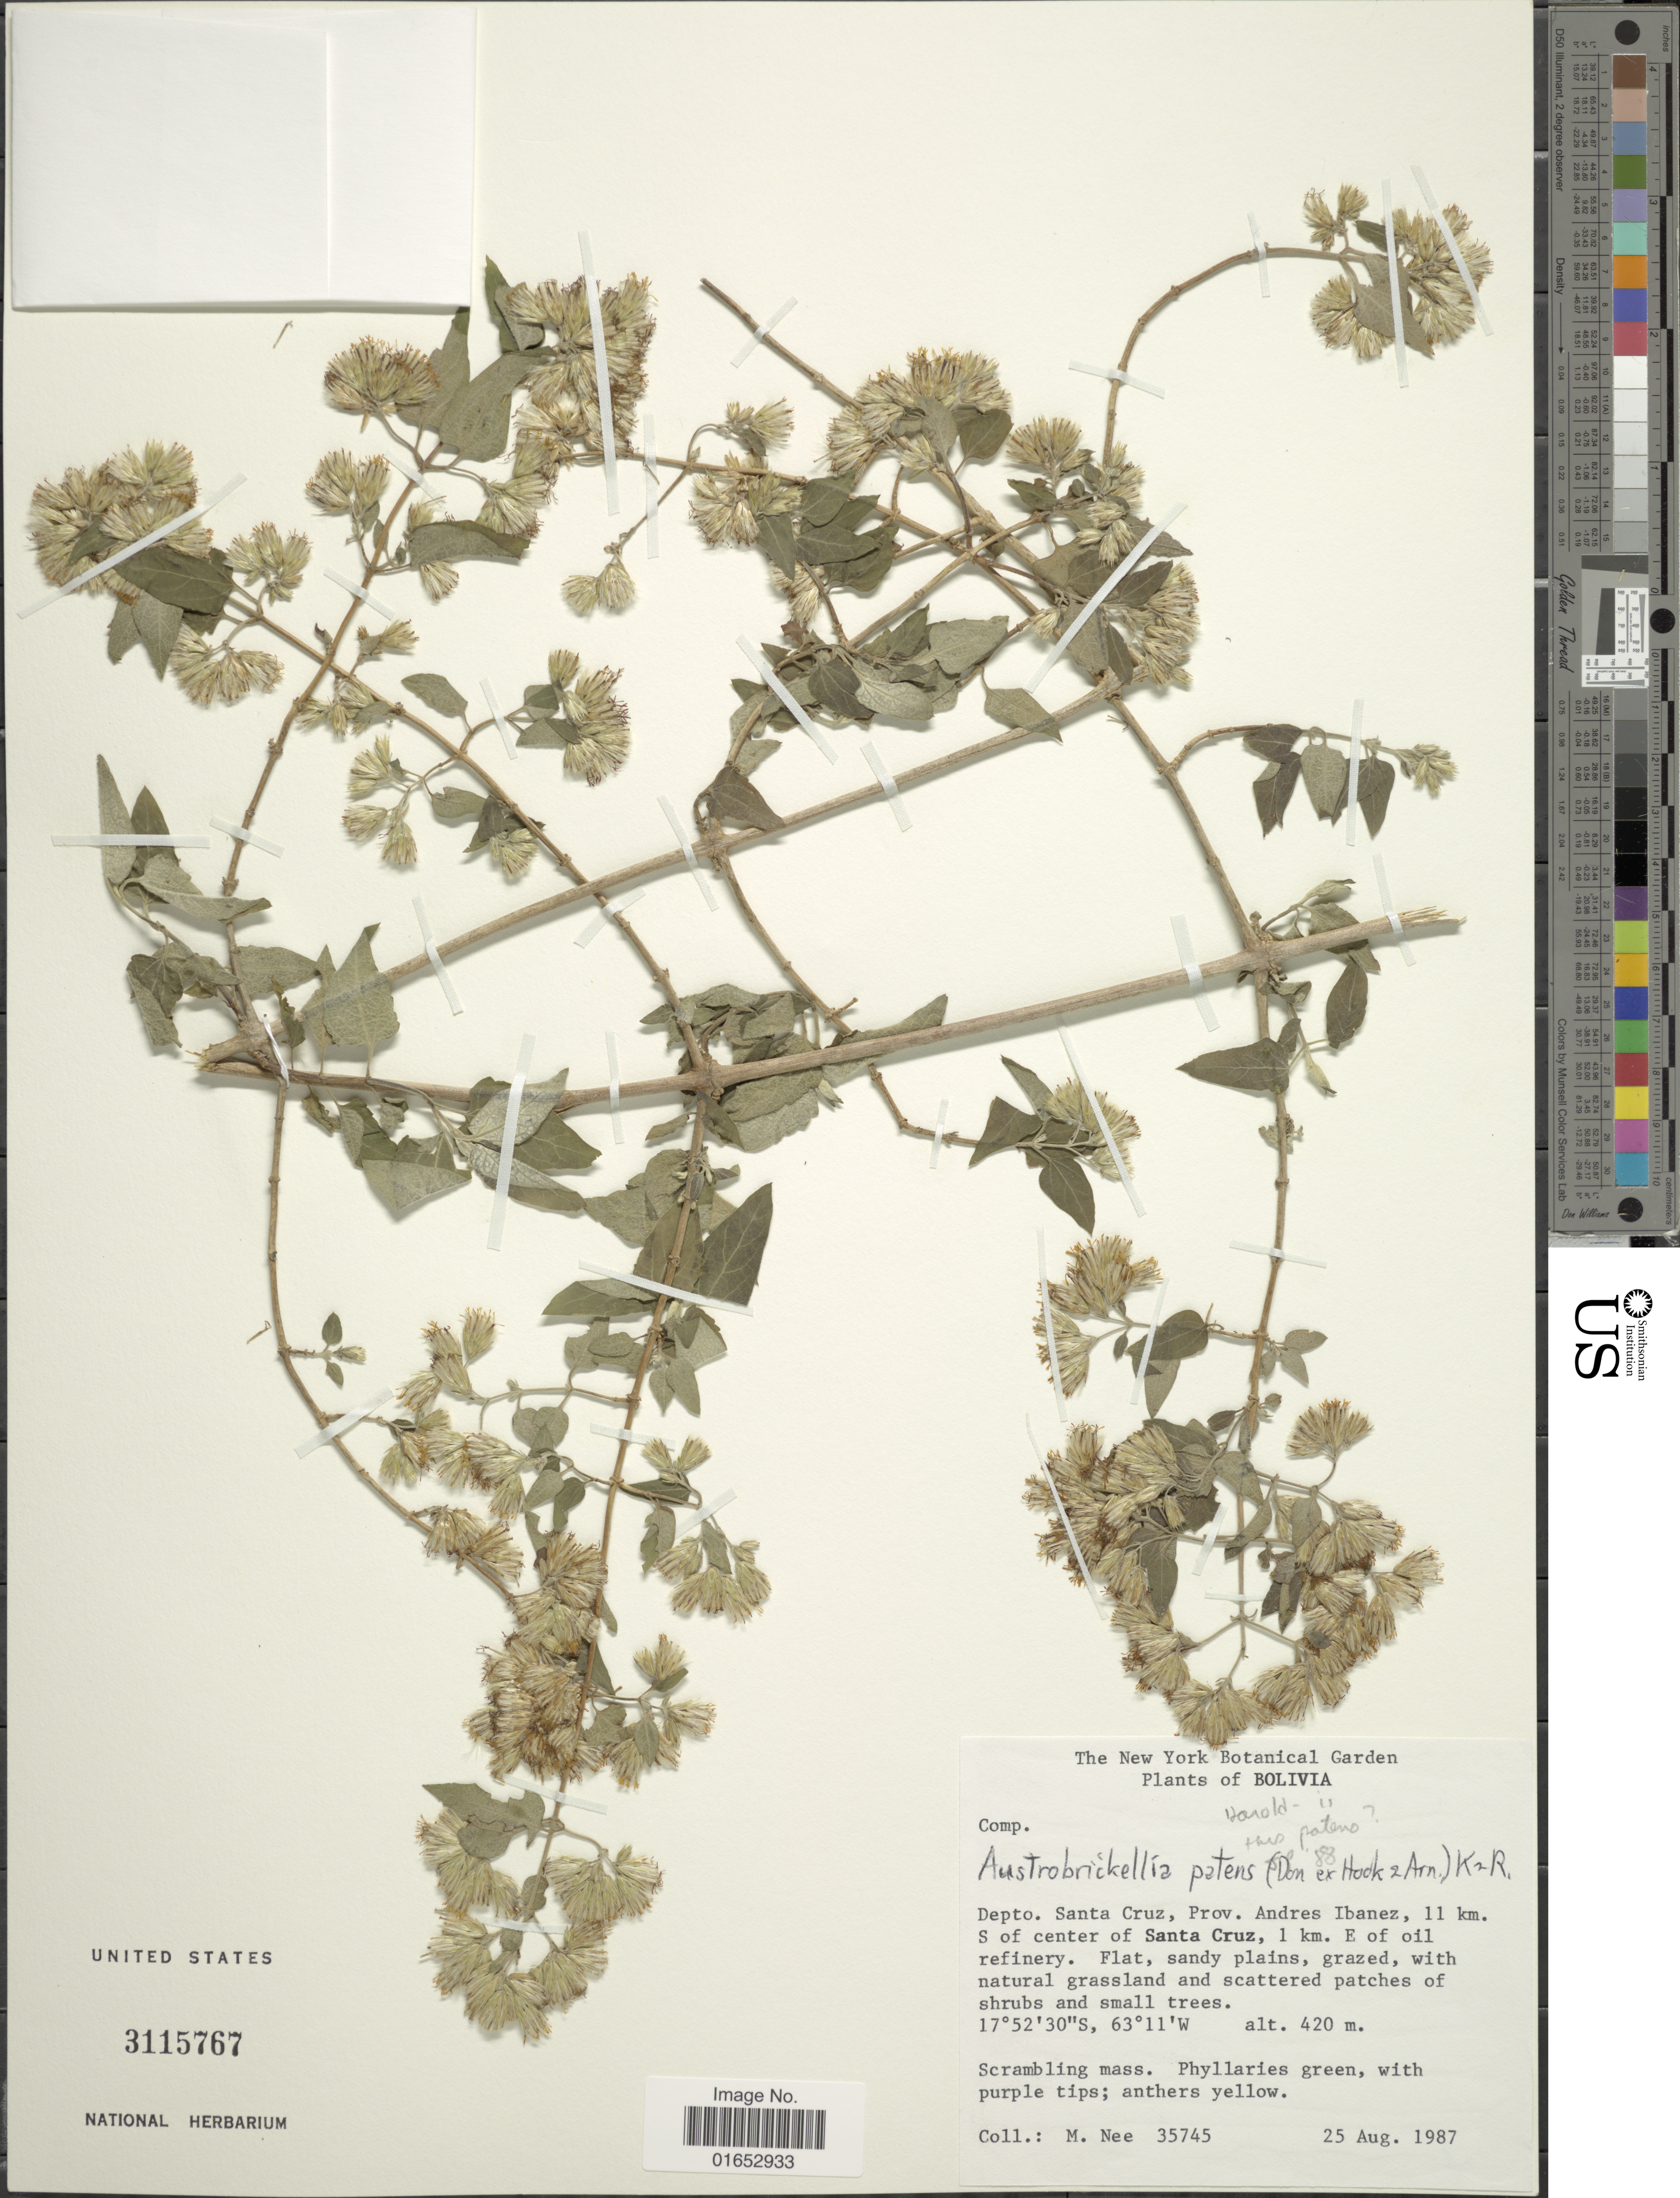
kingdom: Plantae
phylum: Tracheophyta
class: Magnoliopsida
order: Asterales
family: Asteraceae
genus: Austrobrickellia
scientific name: Austrobrickellia patens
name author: (D. Don ex Hook. & Arn.) R.M. King & H. Rob.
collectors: M. Nee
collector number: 35745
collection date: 1987-08-25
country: Bolivia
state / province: Santa Cruz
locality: Prov. Andres Ibanez, 11 km. S of center of Santa Cruz, 1 km. E of oil refinery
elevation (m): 420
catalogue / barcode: US 3115767